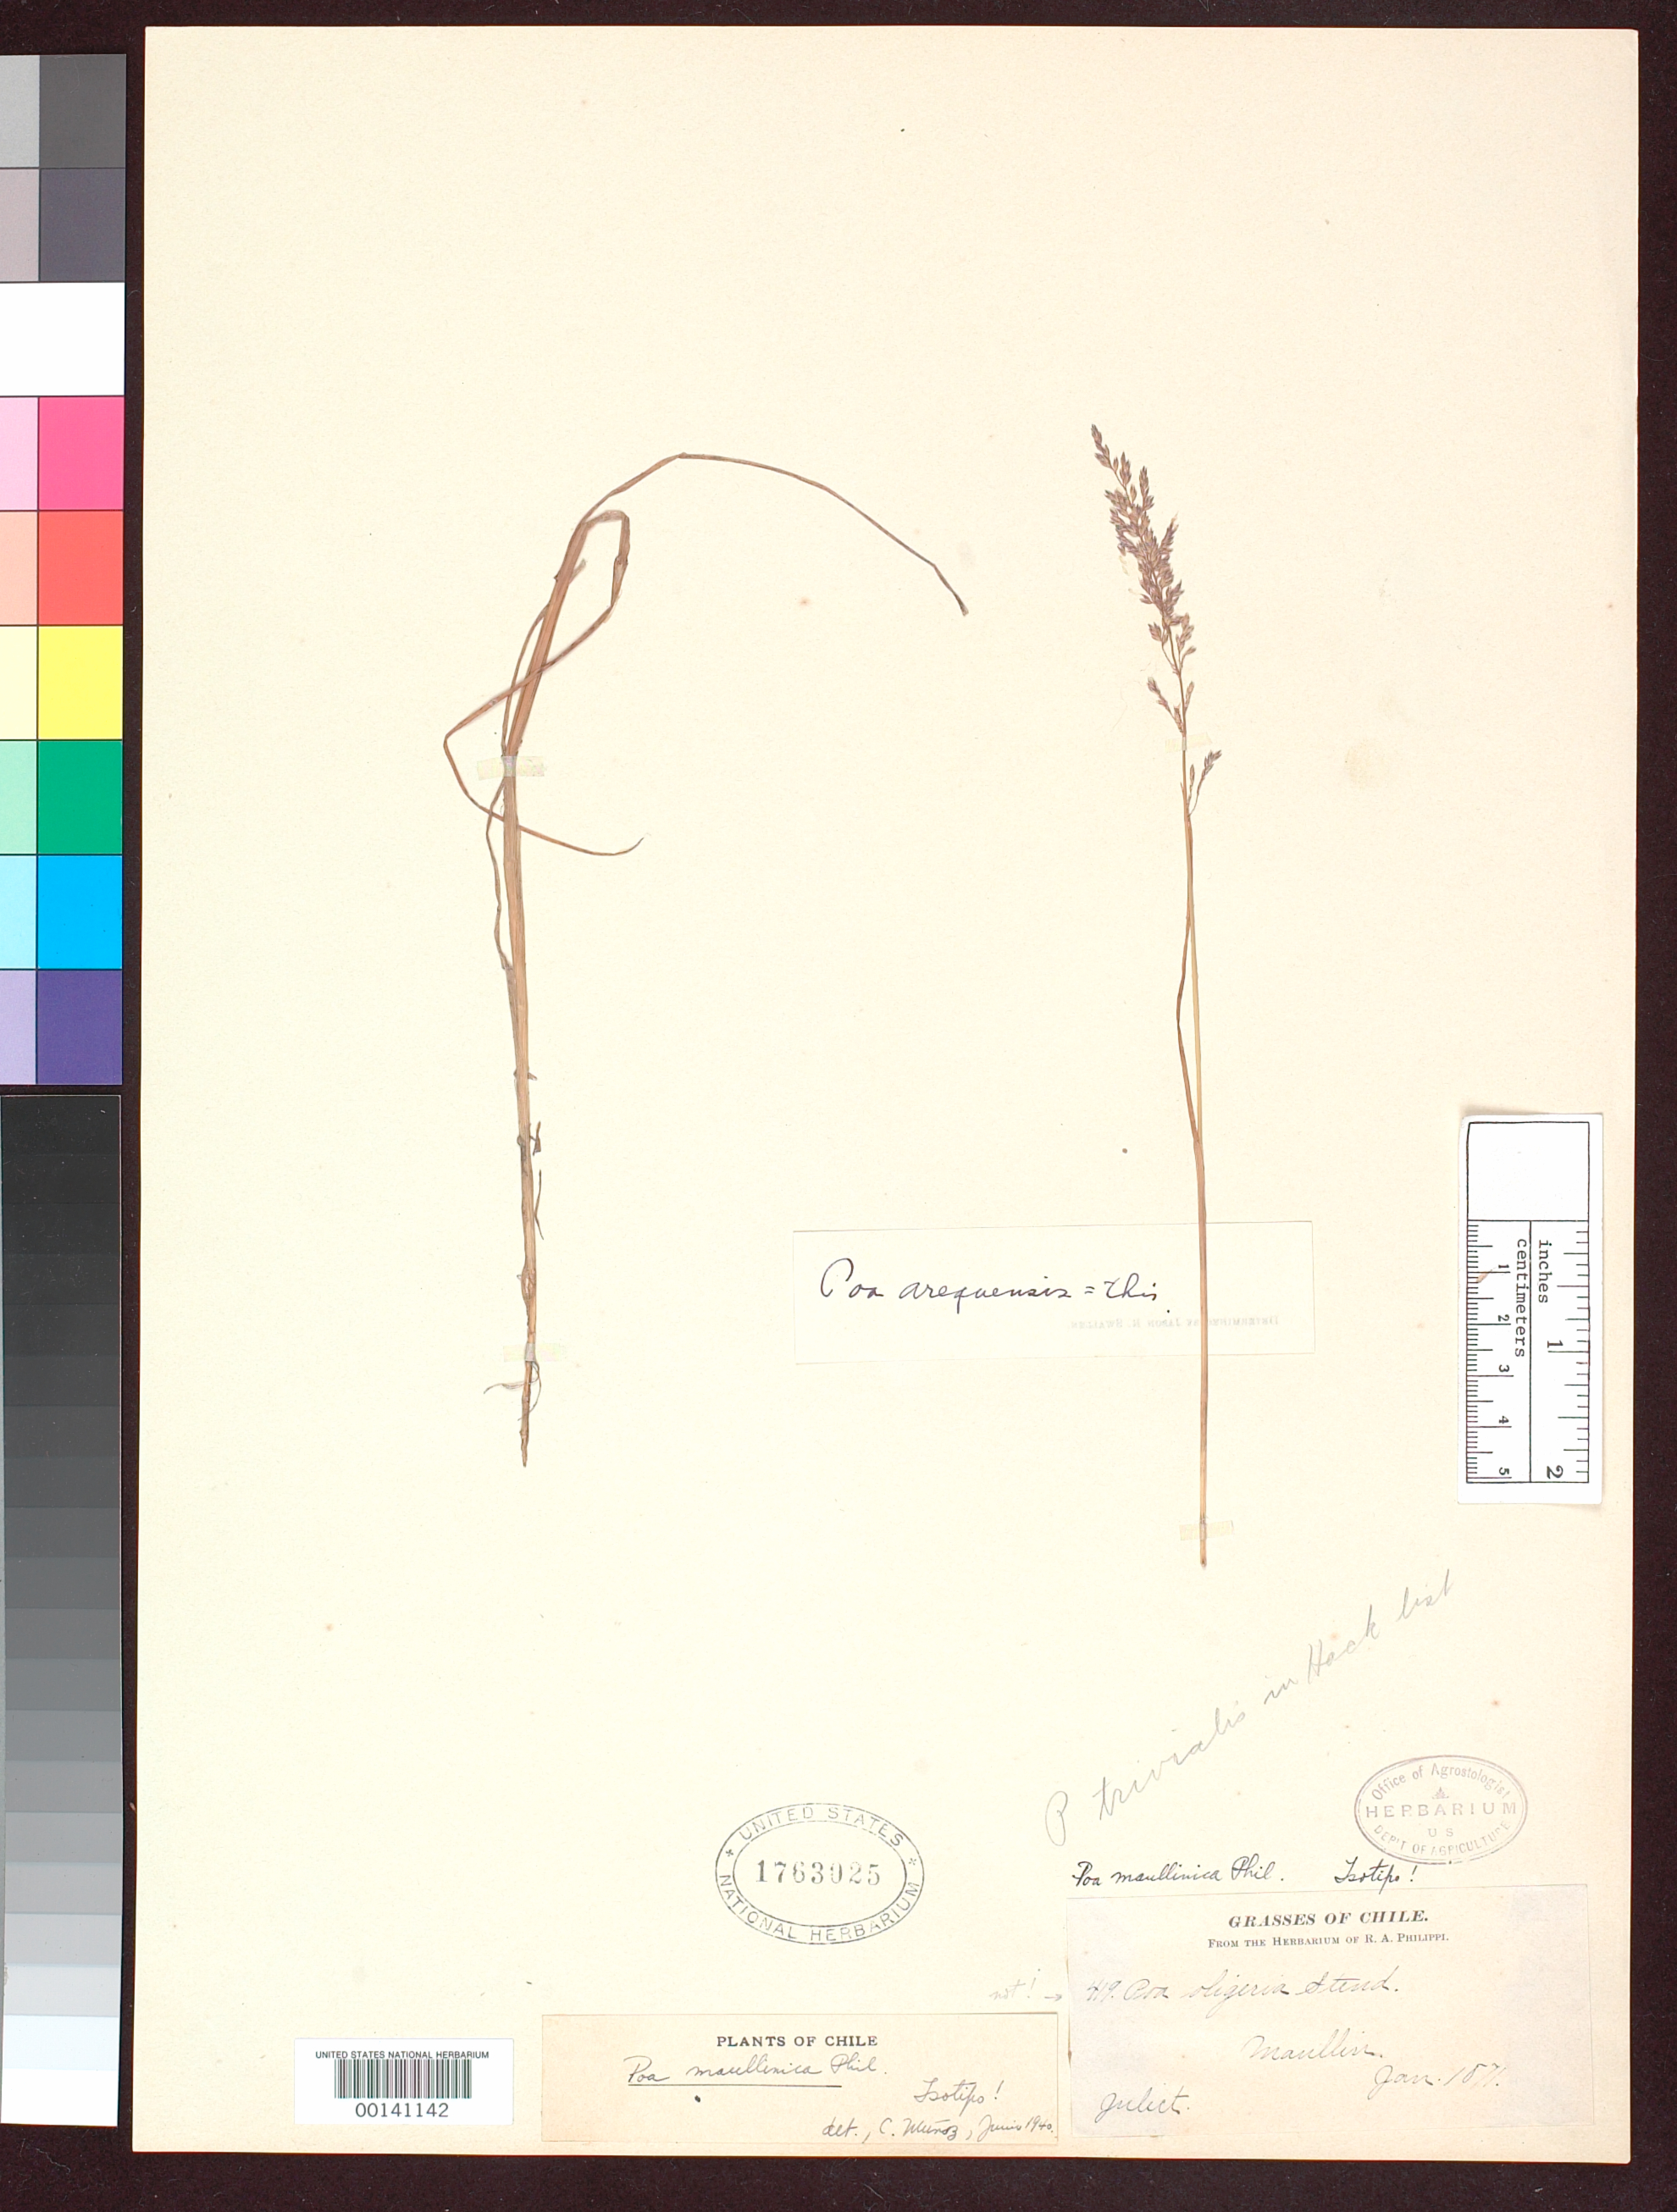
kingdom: Plantae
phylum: Tracheophyta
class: Liliopsida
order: Poales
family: Poaceae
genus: Poa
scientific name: Poa maullinica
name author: Phil.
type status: Isotype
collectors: T. Philippi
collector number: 419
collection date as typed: Jan 1871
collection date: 1871-01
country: Chile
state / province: Los Lagos (X)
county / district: Llanquihue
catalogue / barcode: US 1763025